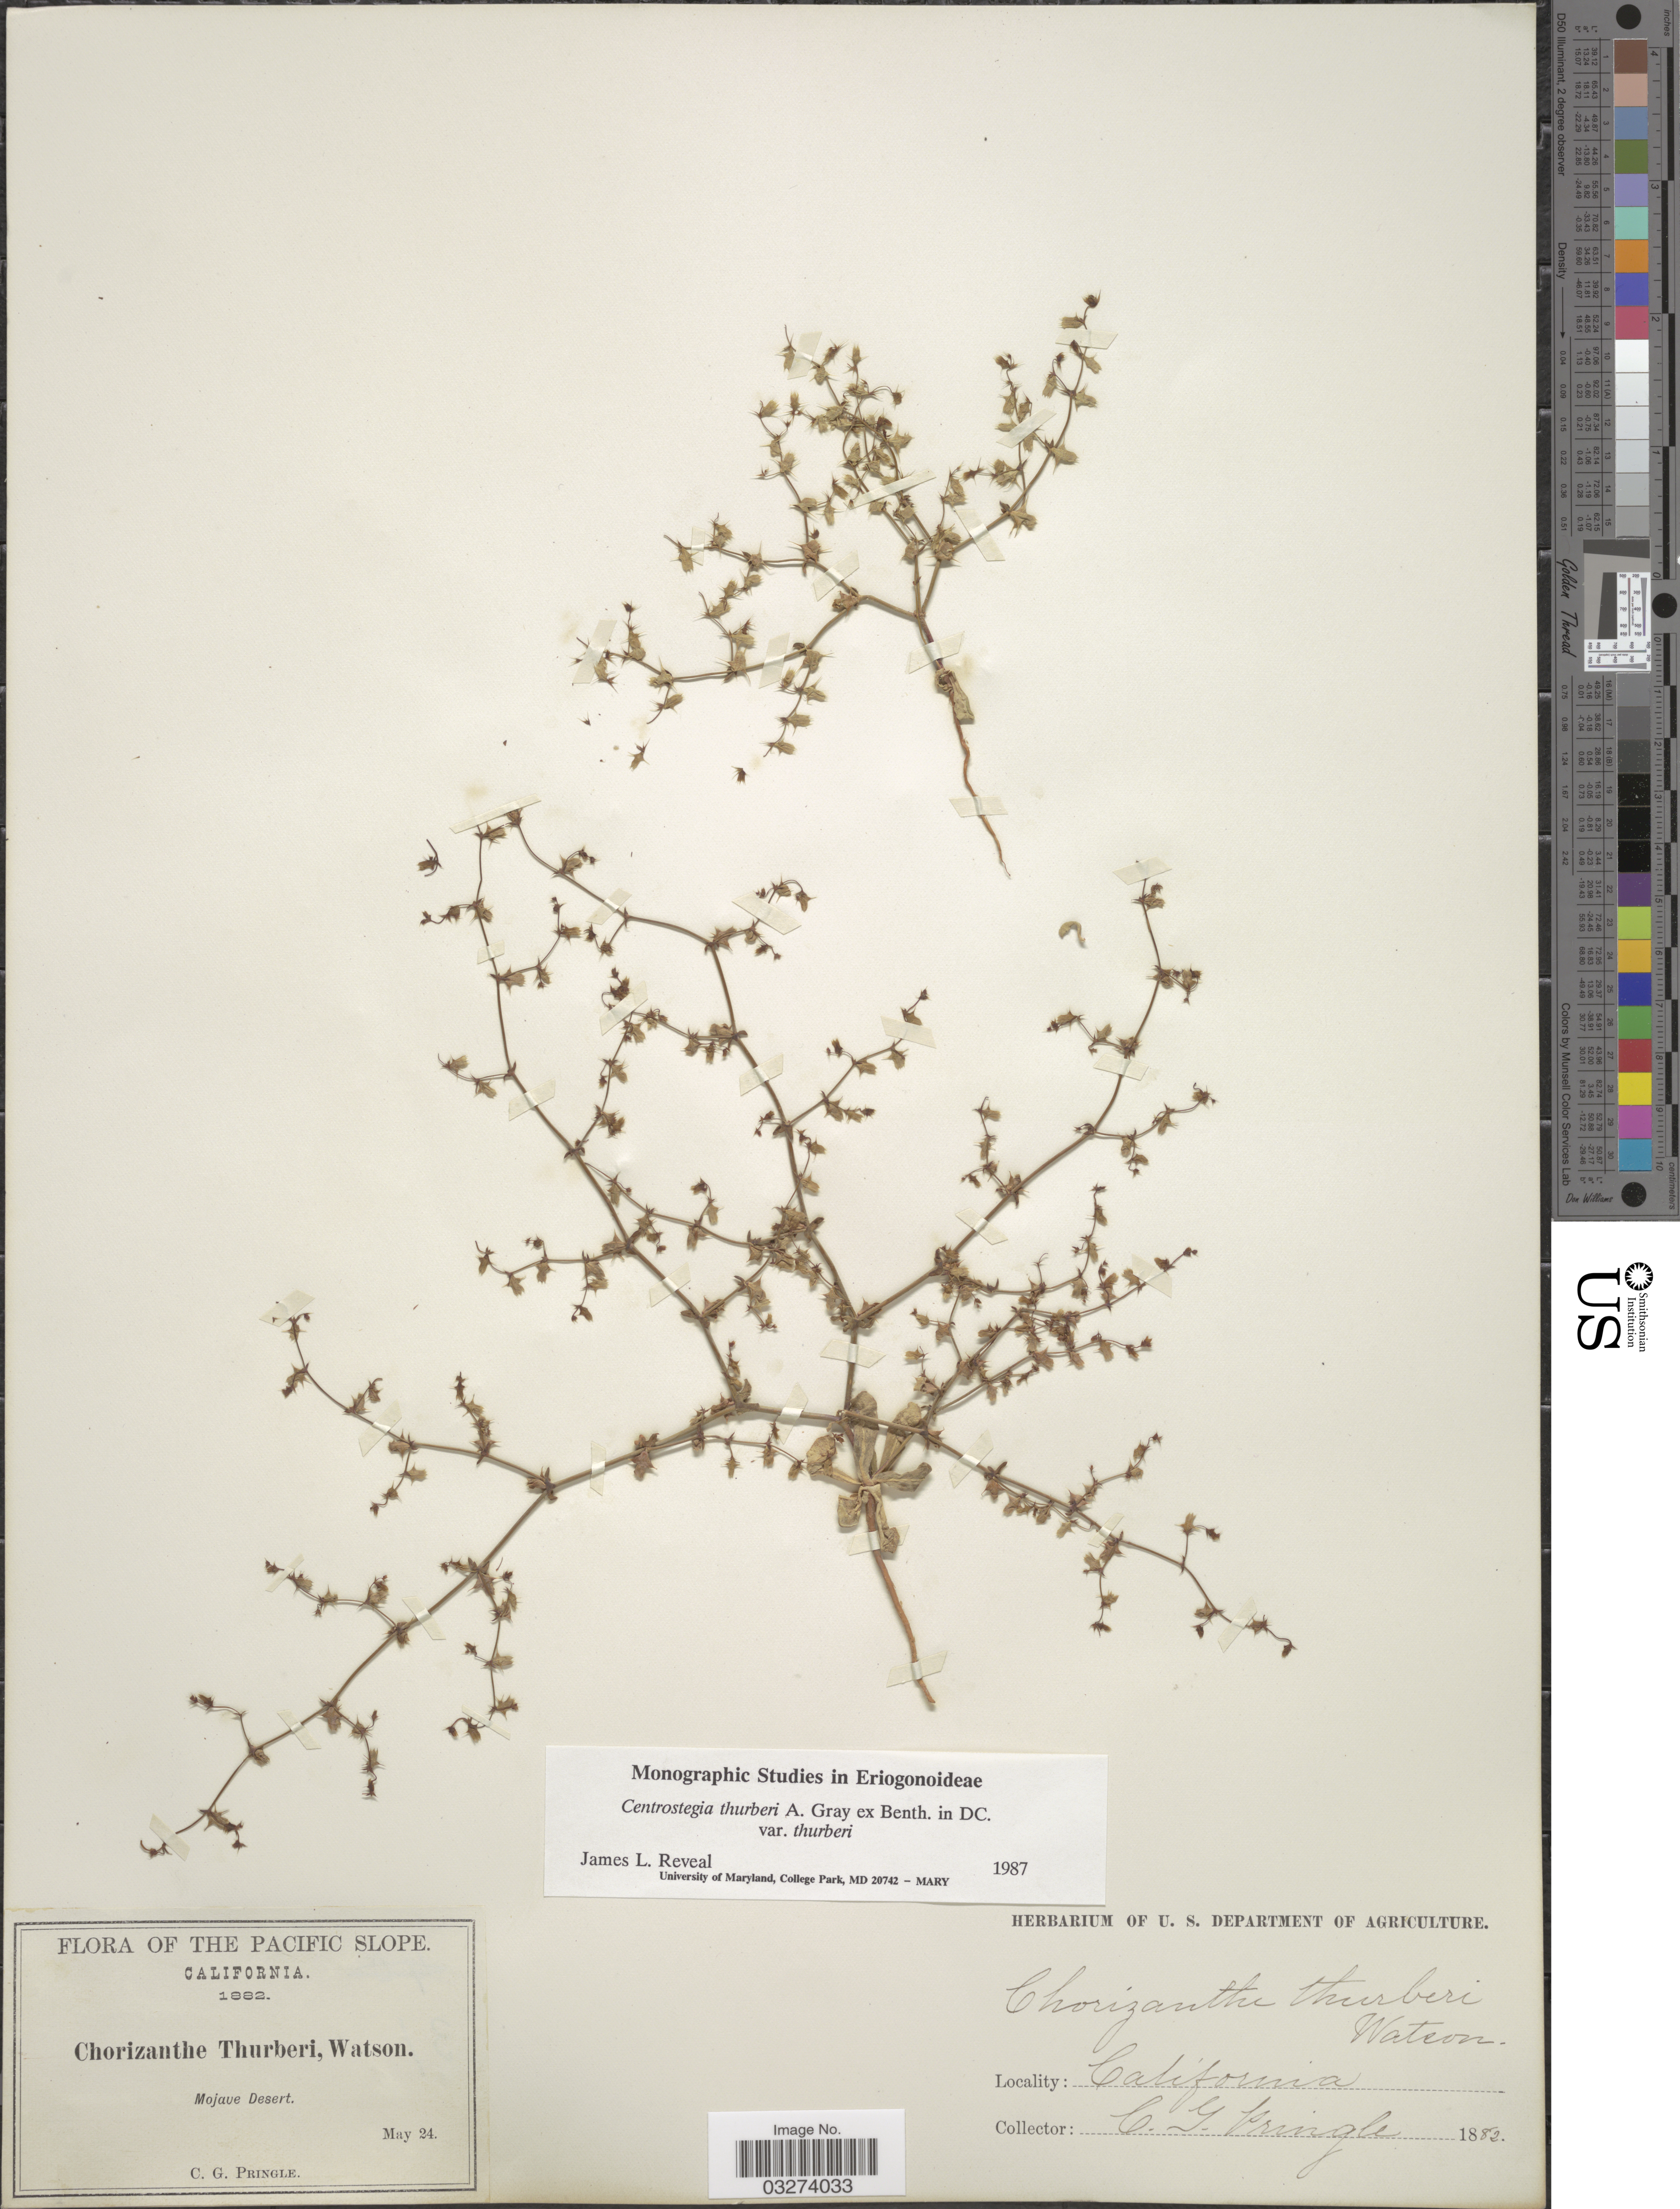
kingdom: Plantae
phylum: Tracheophyta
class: Magnoliopsida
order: Caryophyllales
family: Polygonaceae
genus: Centrostegia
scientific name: Centrostegia thurberi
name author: A. Gray ex Benth.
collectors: C. G. Pringle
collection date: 1882-05-24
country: United States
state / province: California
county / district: San Bernardino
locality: The Pacific Slope. Mojave Desert.